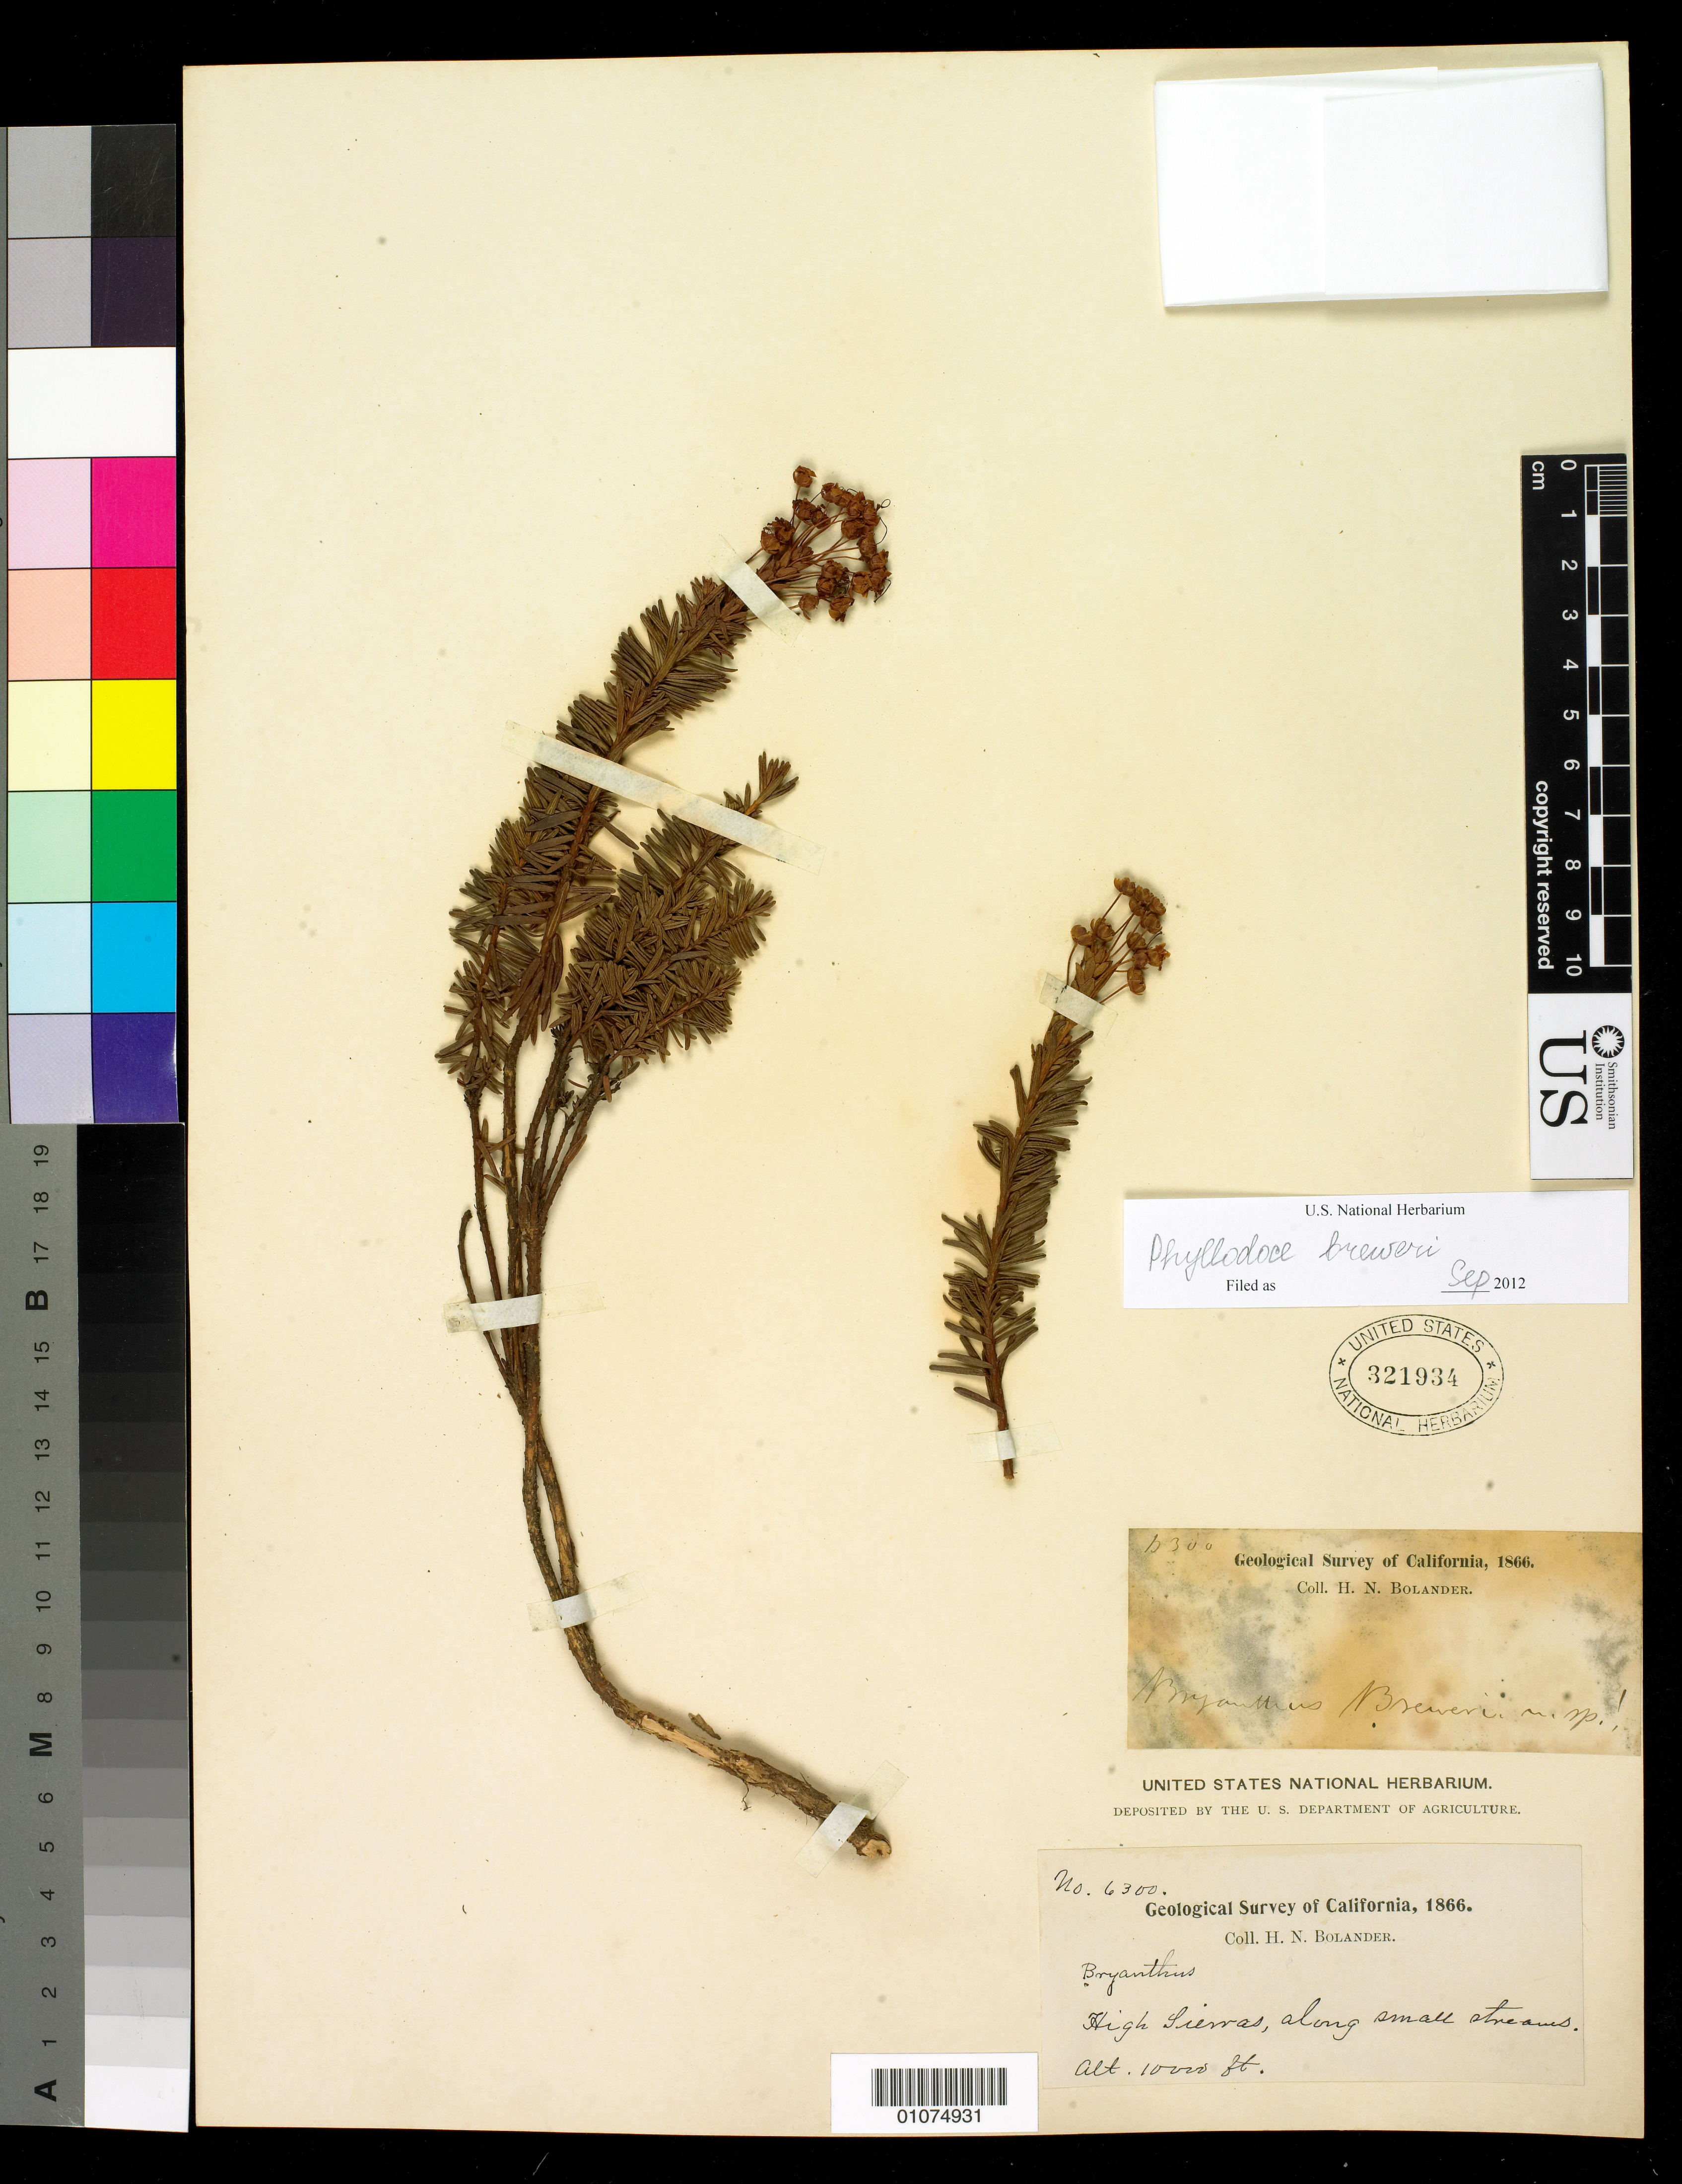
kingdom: Plantae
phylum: Tracheophyta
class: Magnoliopsida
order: Ericales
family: Ericaceae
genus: Phyllodoce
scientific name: Phyllodoce breweri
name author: (A. Gray) A. Heller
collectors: H. Bolander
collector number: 6300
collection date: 1866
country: United States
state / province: California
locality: High Sierras, along small streams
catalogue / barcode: US 321934